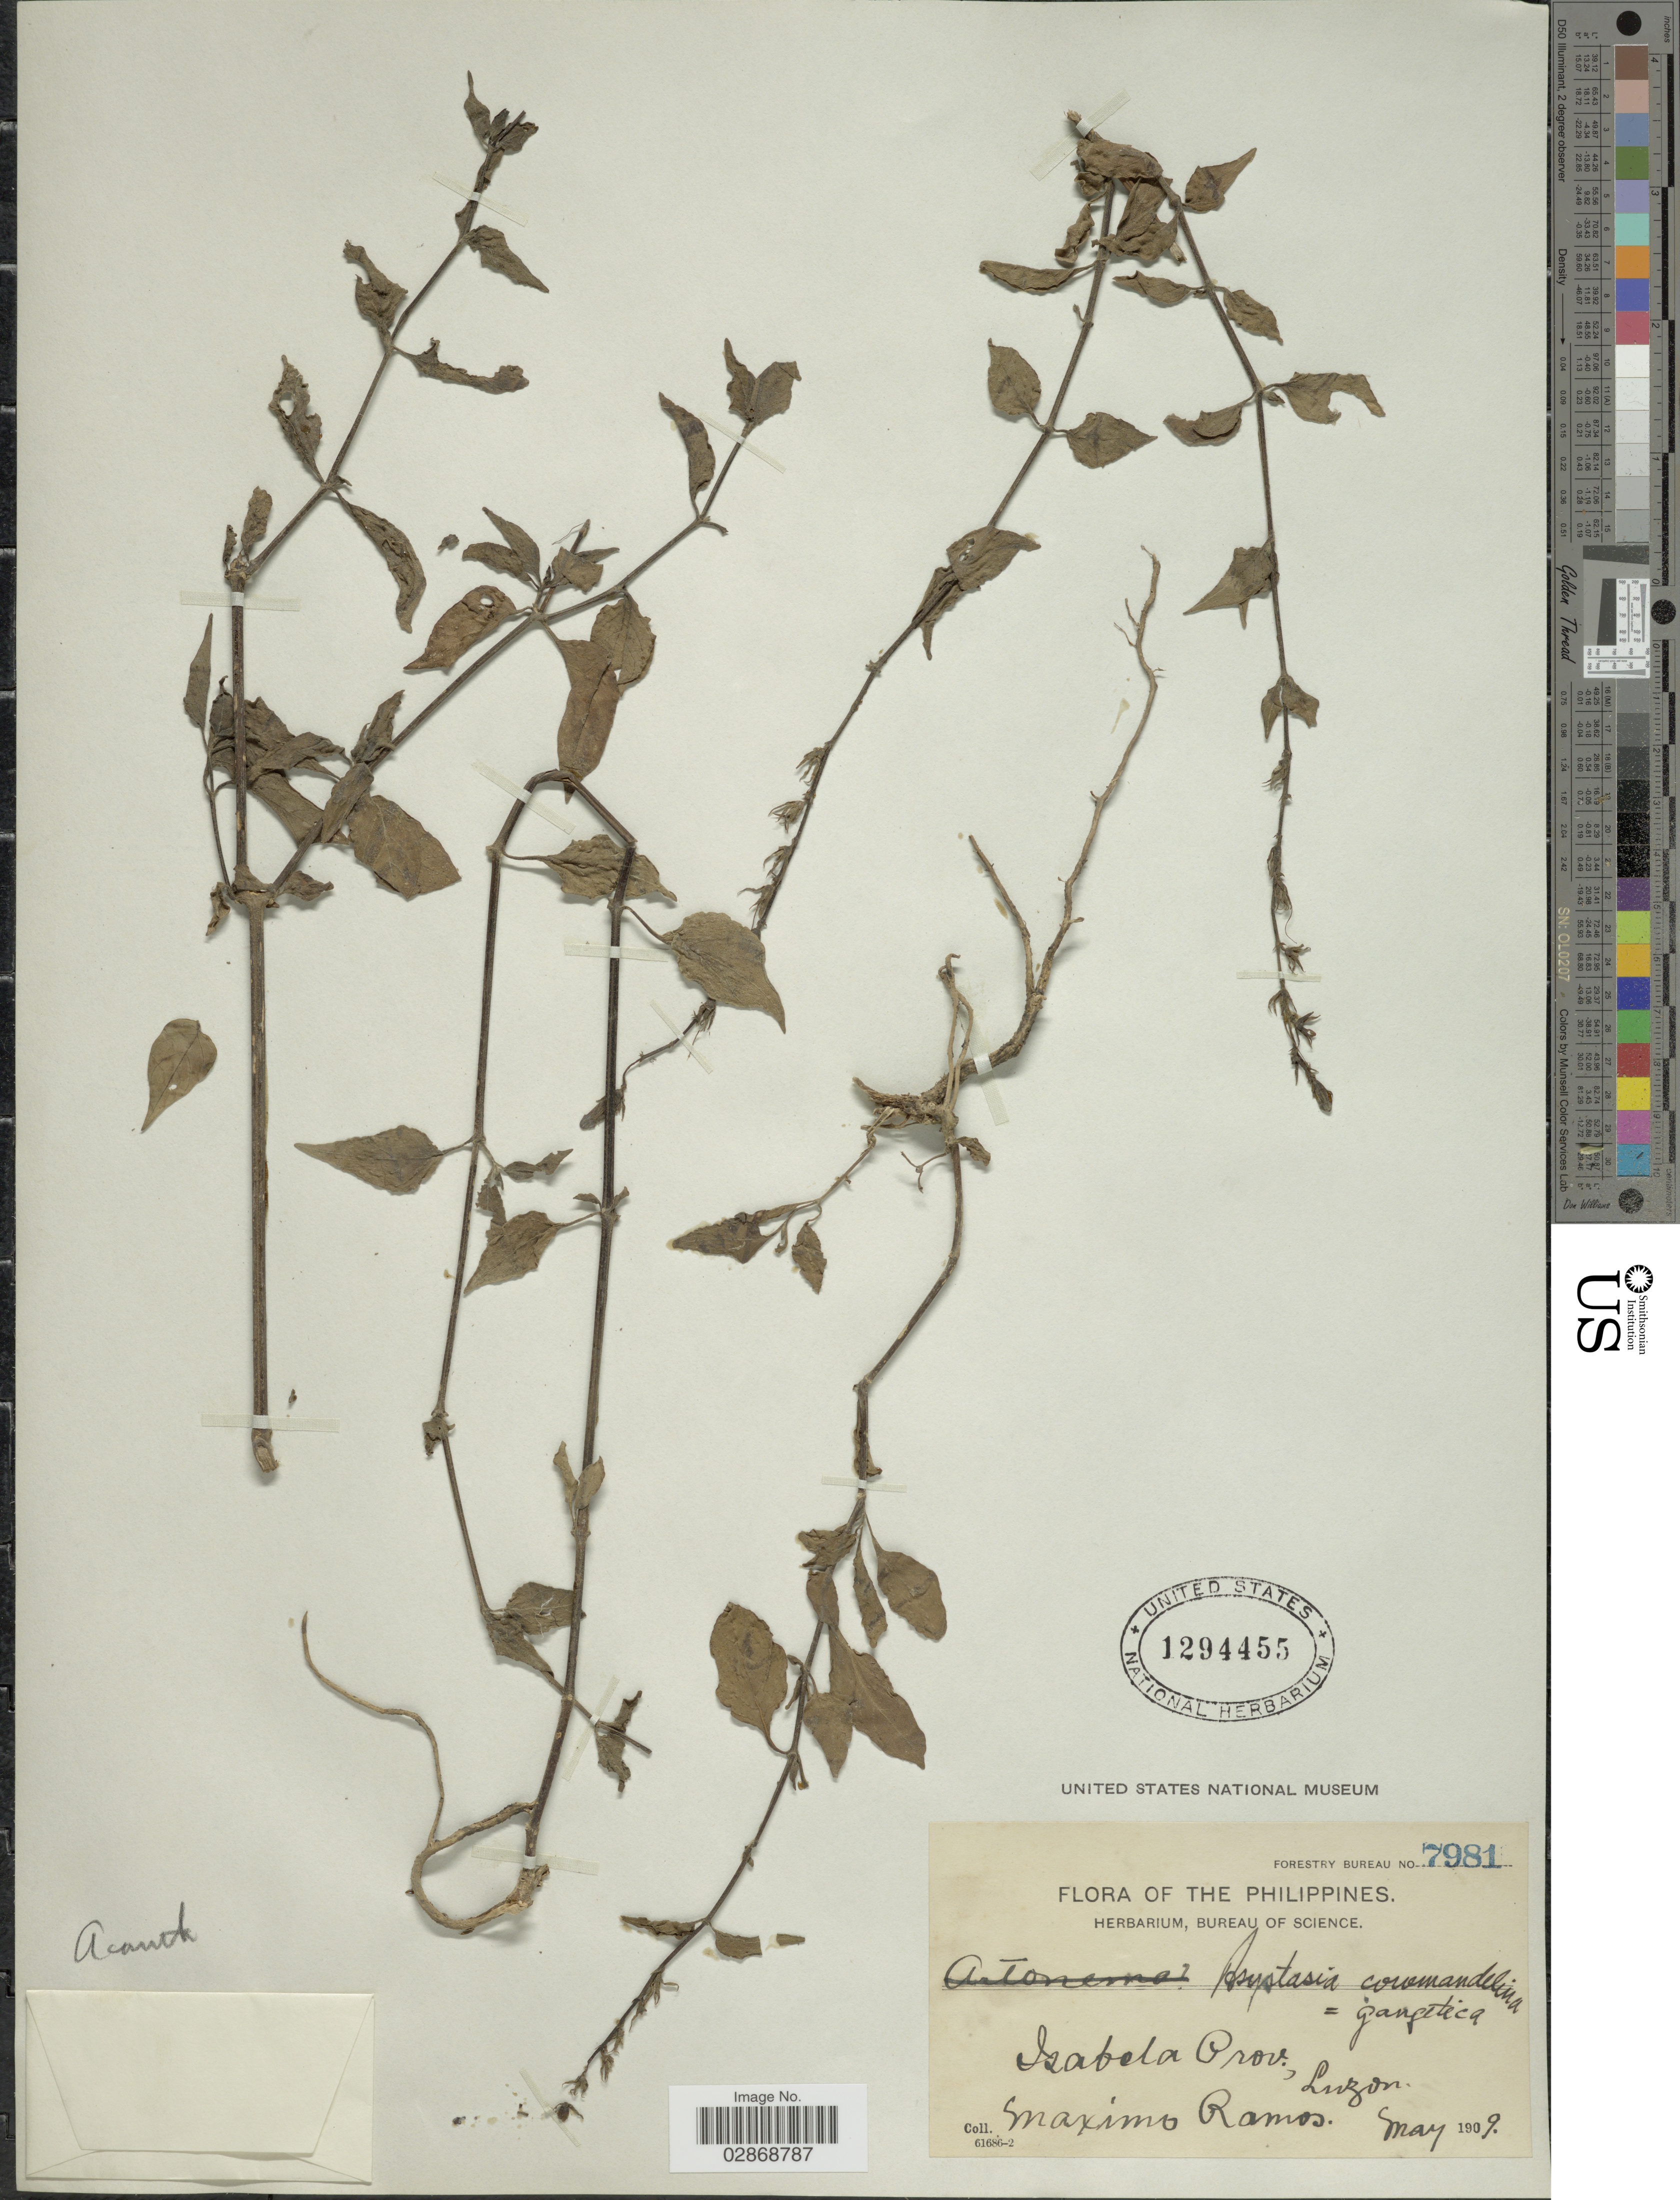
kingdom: Plantae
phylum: Tracheophyta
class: Magnoliopsida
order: Lamiales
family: Acanthaceae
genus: Asystasia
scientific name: Asystasia gangetica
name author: (L.) T. Anderson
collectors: M. Ramos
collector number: Forestry Bureau 7981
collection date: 1909-05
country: Philippines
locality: Isabela Prov., Luzon.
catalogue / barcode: US 1294455